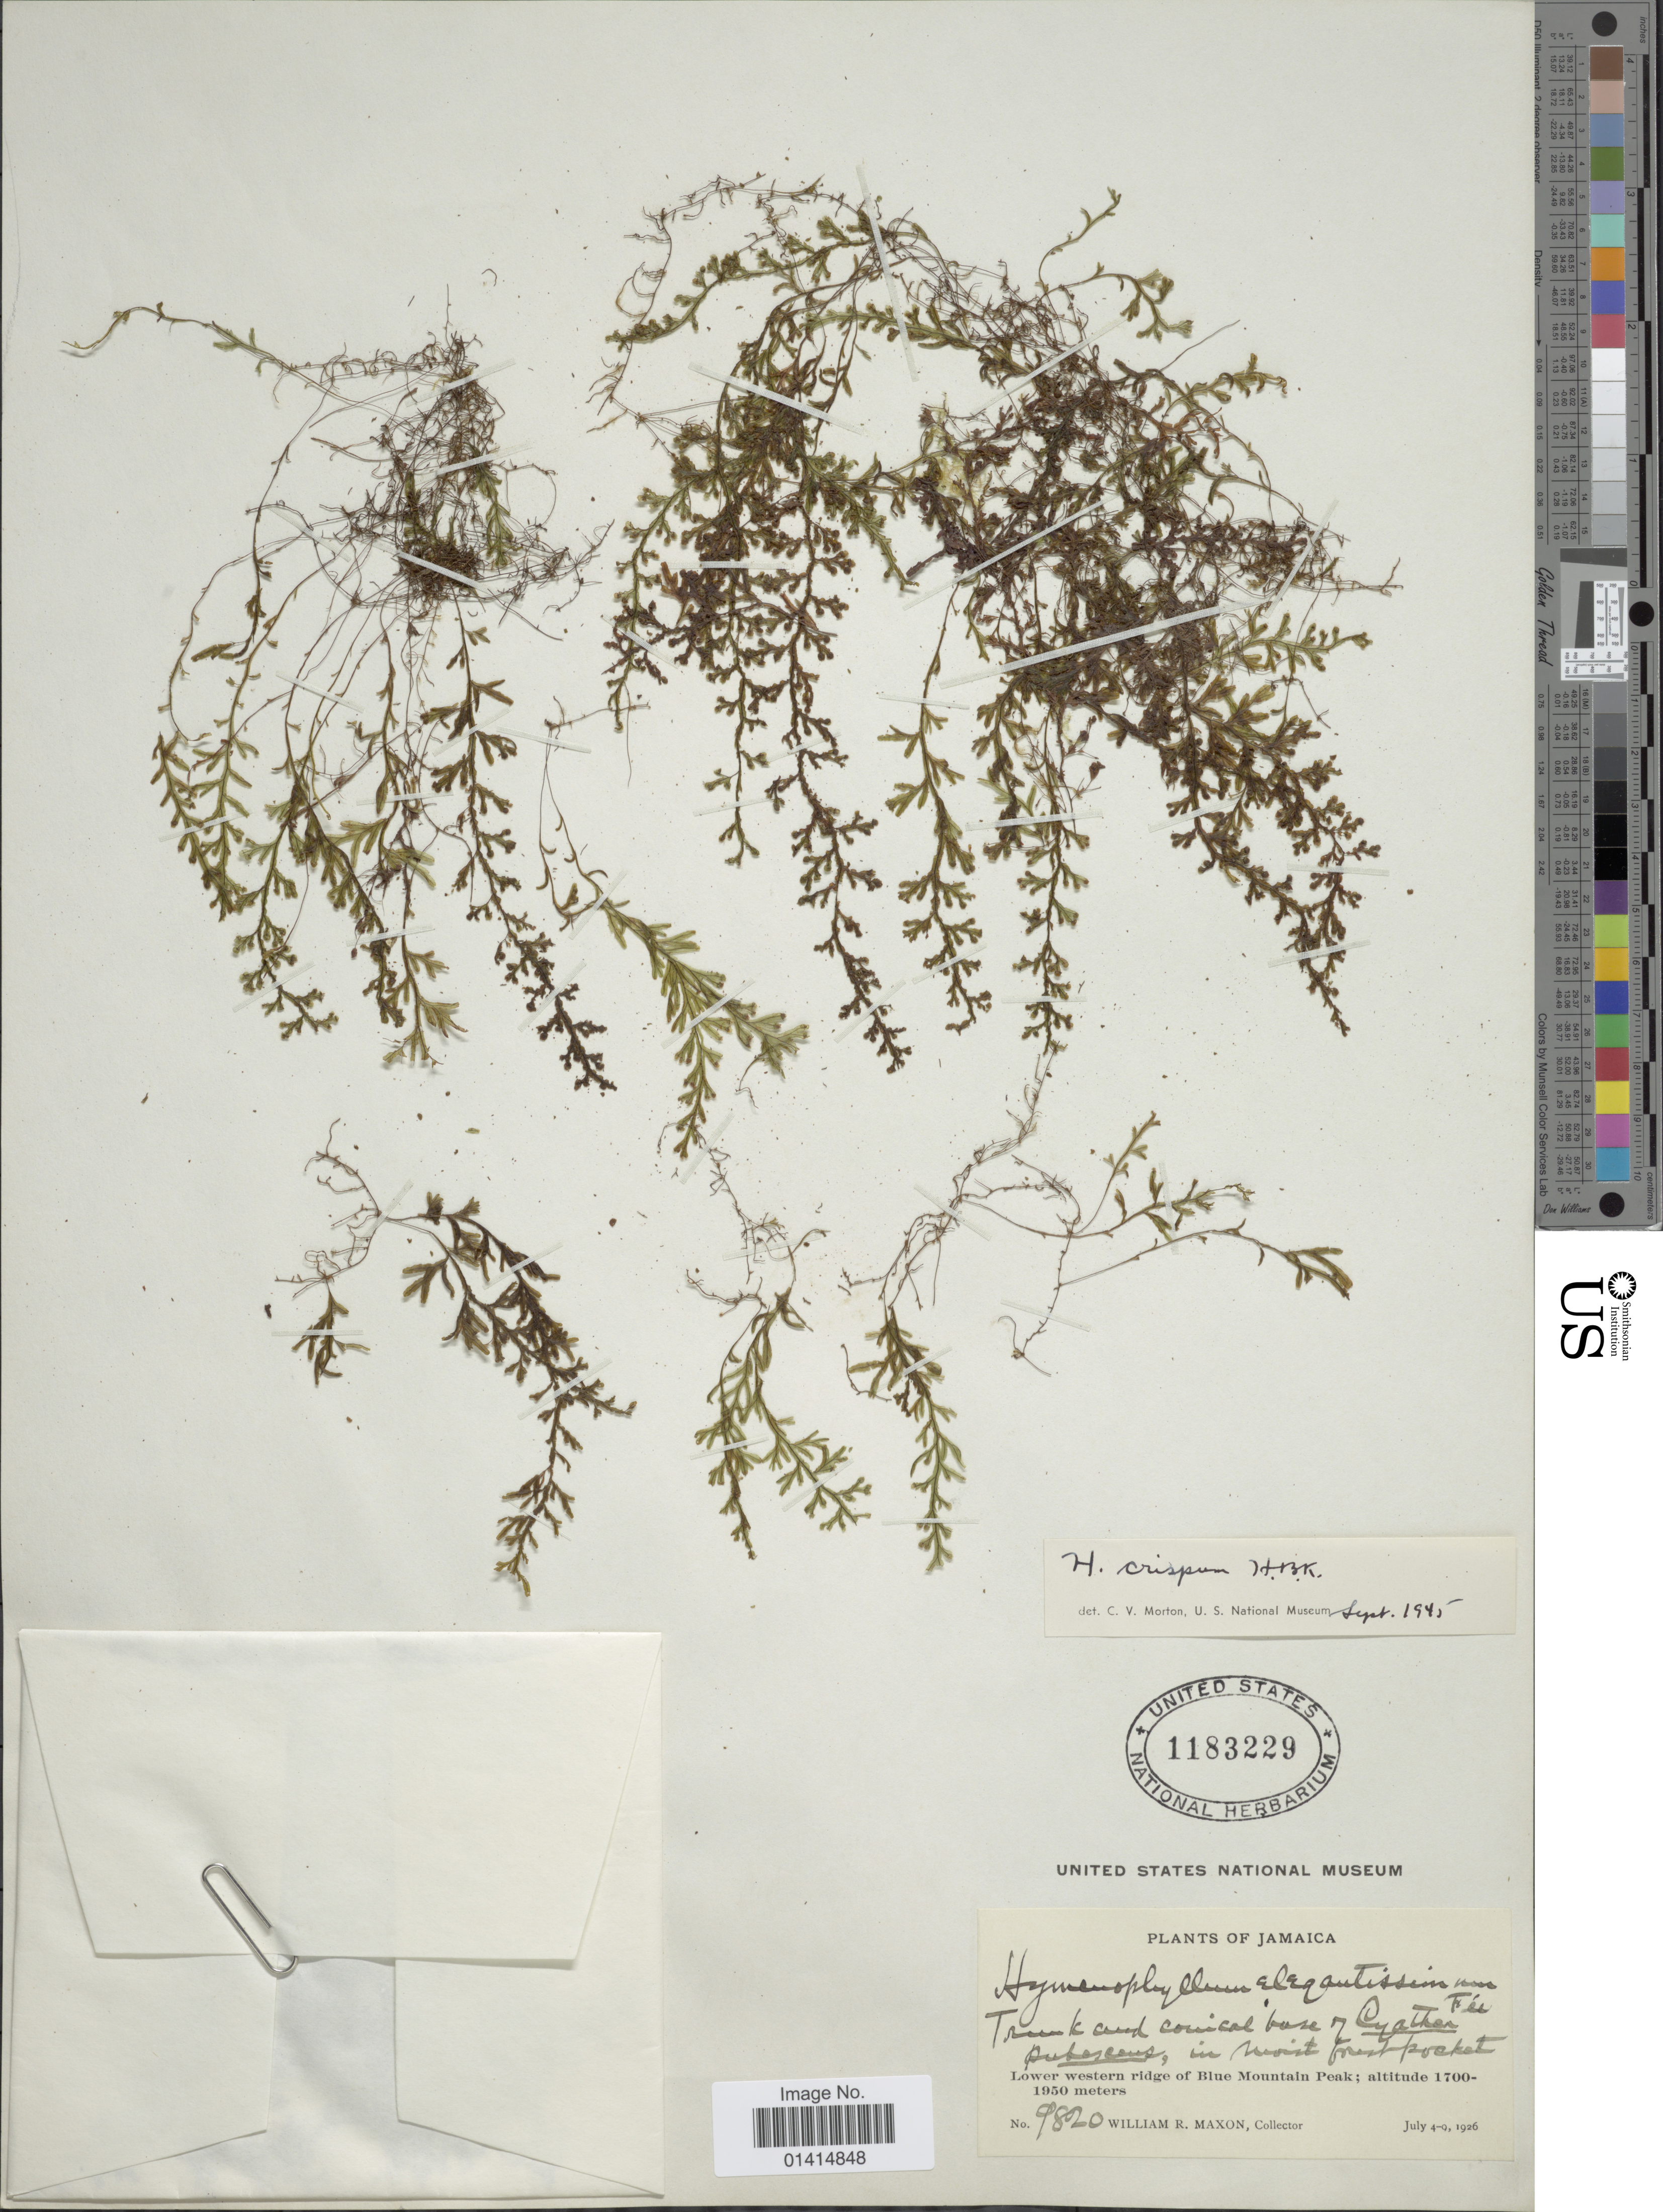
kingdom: Plantae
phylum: Tracheophyta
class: Polypodiopsida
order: Hymenophyllales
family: Hymenophyllaceae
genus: Hymenophyllum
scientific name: Hymenophyllum crispum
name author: Kunth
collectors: W. R. Maxon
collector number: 9820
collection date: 1926-07-04/1926-07-09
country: Jamaica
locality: Lower western ridge of Blue Mountain Peak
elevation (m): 1700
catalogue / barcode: US 1183229